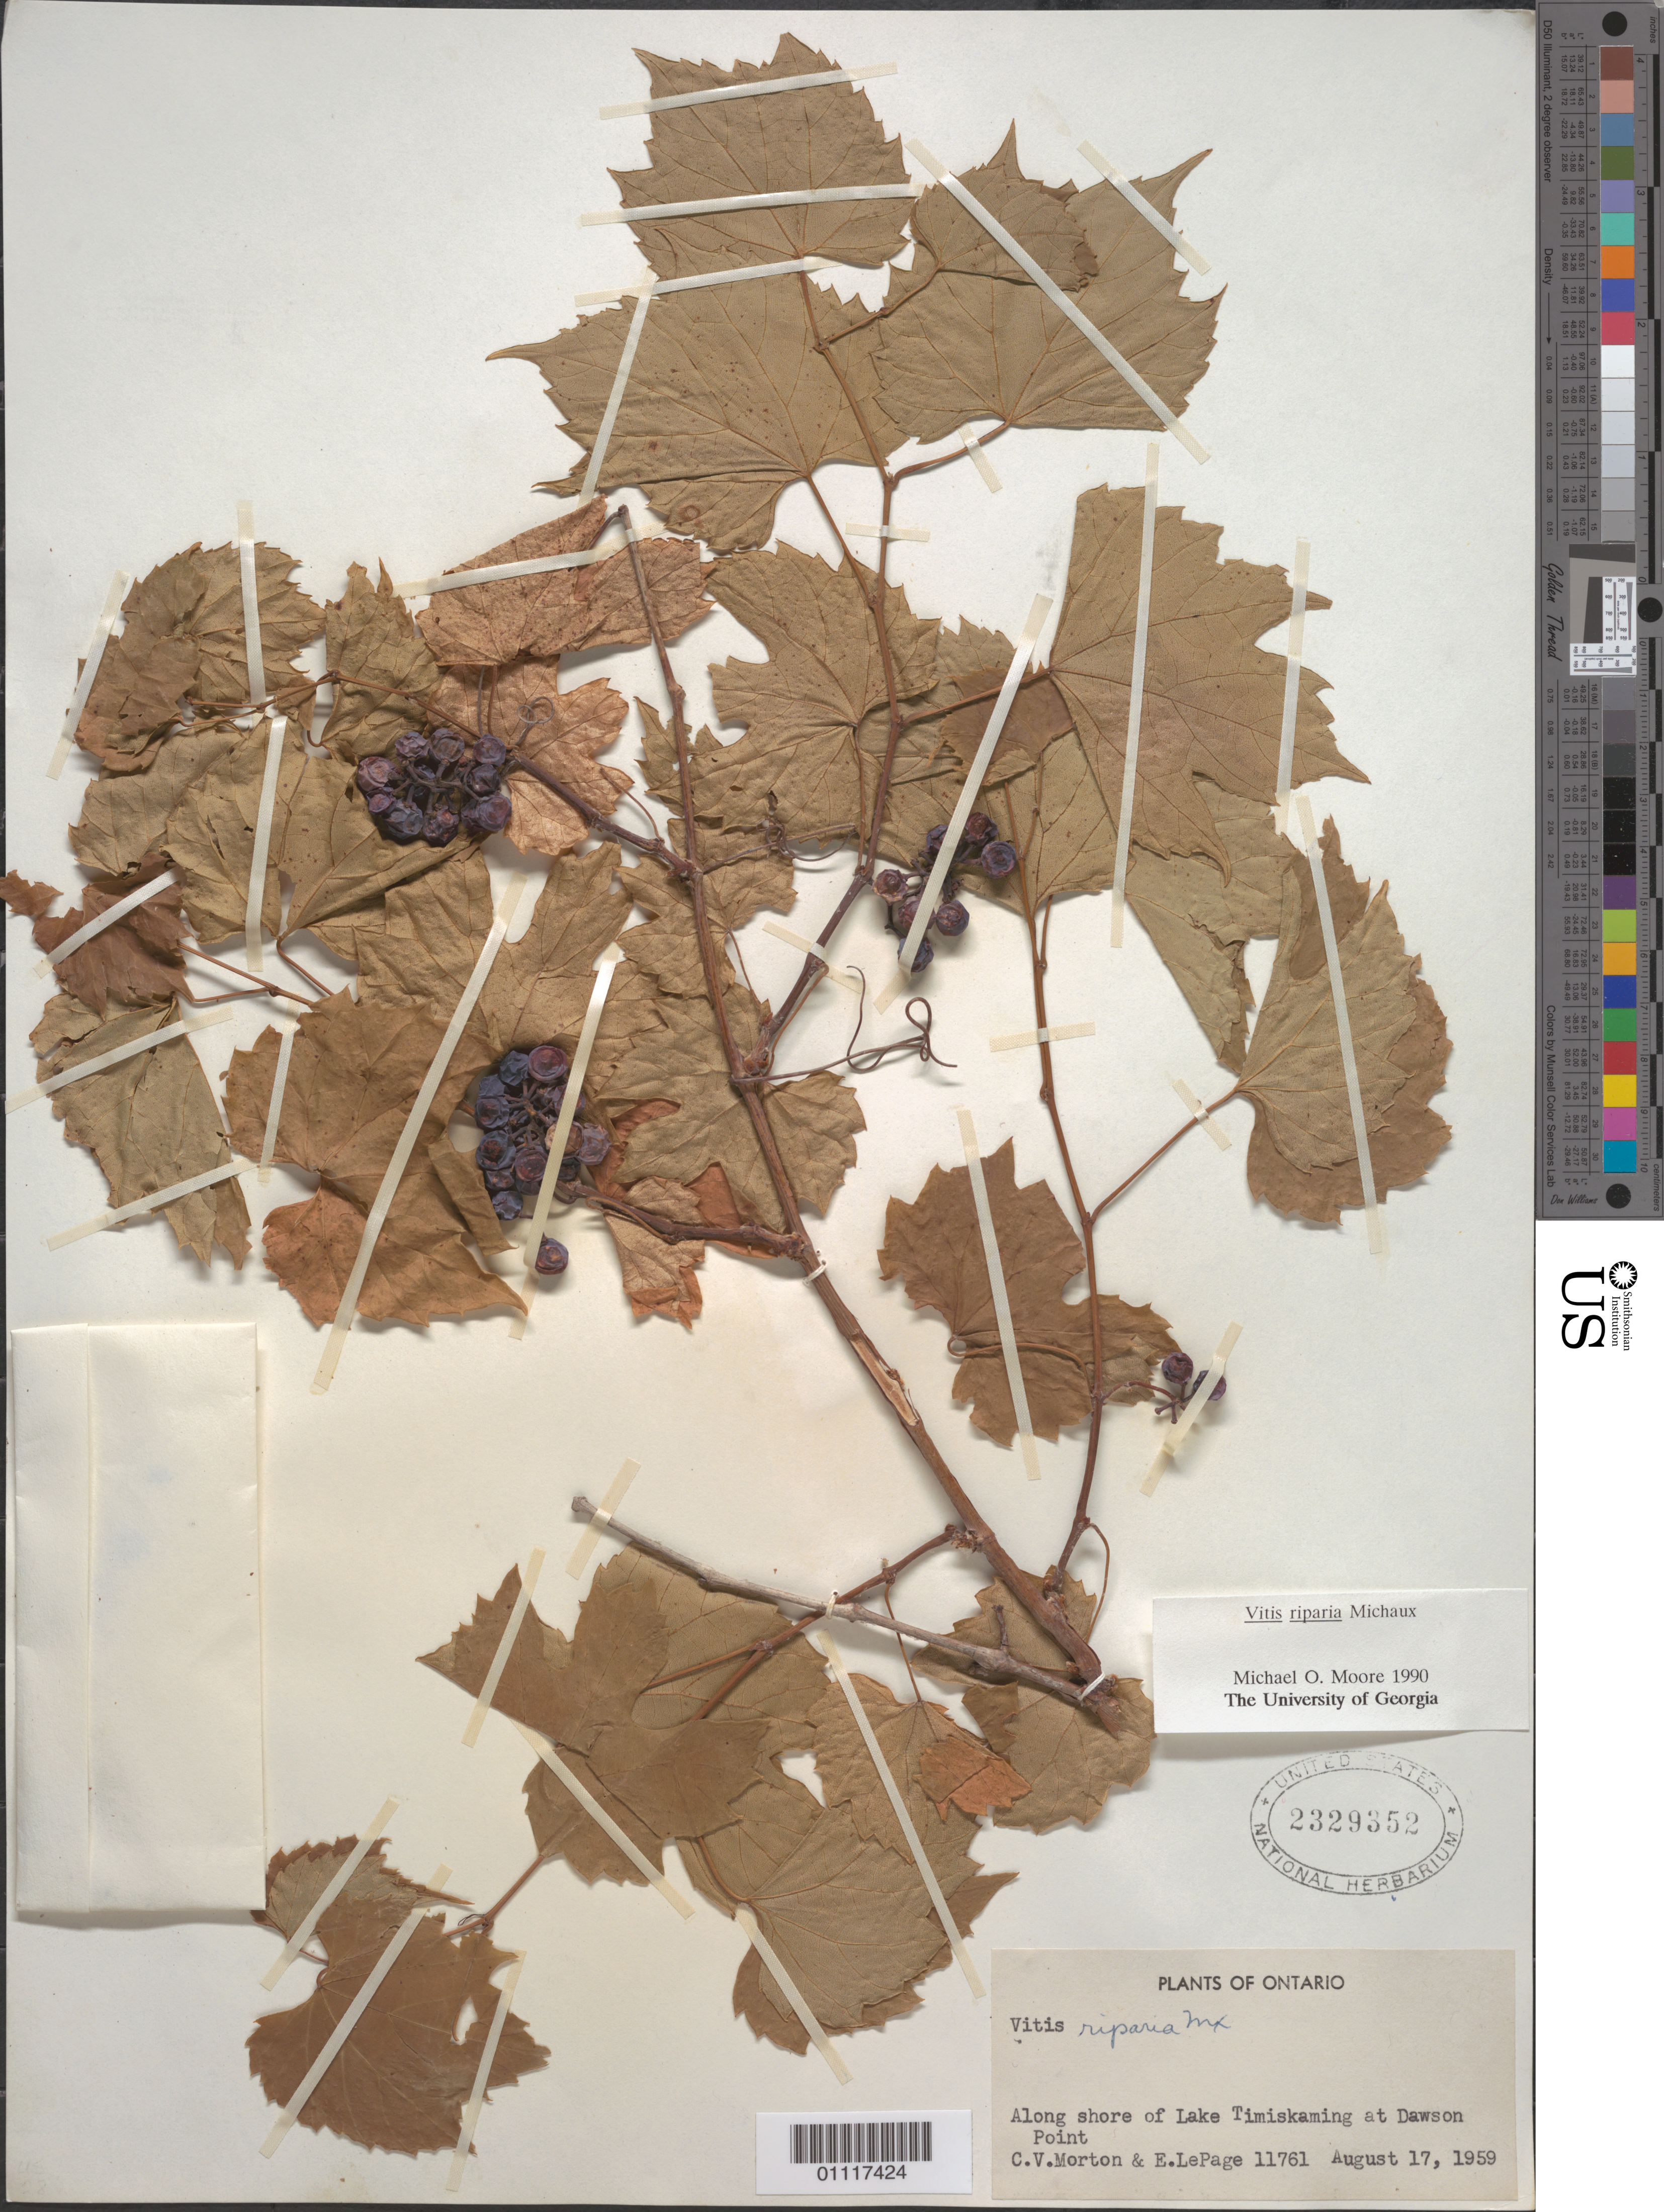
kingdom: Plantae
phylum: Tracheophyta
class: Magnoliopsida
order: Vitales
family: Vitaceae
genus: Vitis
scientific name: Vitis riparia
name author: Michx.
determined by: Moore, M. O.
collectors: C. V. Morton & E. Lepage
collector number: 11761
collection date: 1959-08-17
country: Canada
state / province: Ontario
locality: Along shore of Lake Timiskaming at Dawson Point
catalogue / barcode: US 2329352